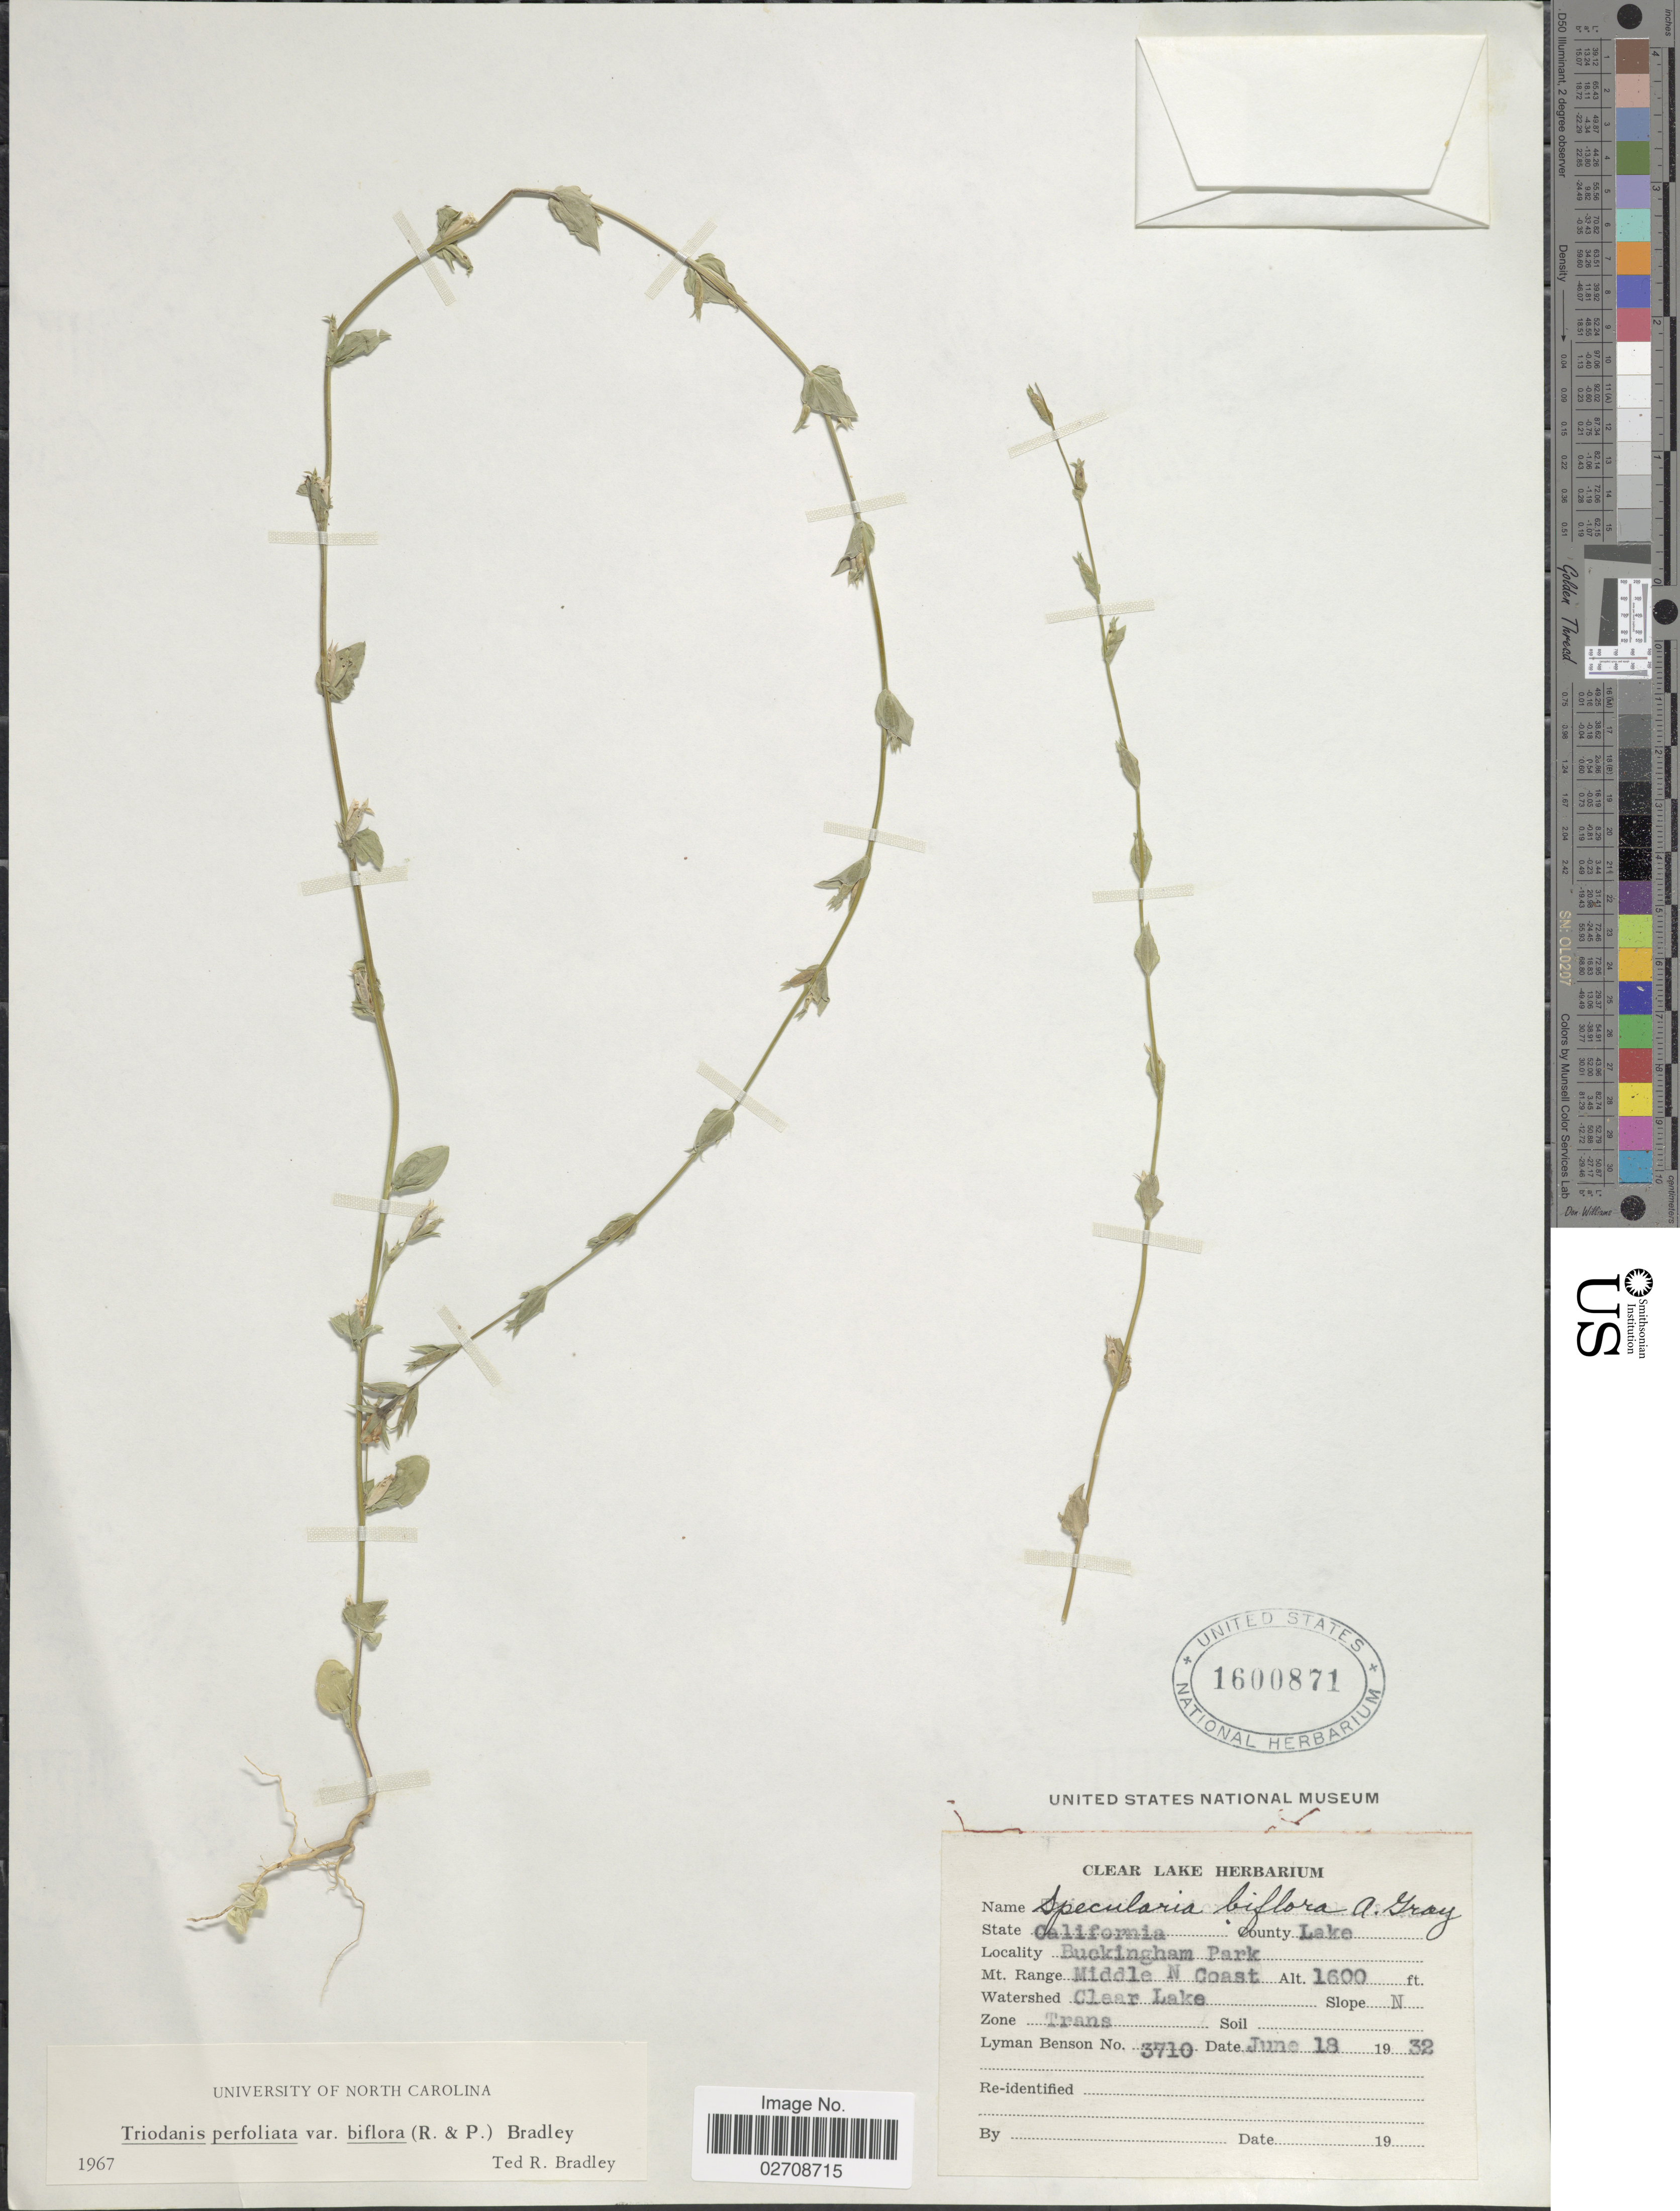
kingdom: Plantae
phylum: Tracheophyta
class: Magnoliopsida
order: Asterales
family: Campanulaceae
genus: Triodanis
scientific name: Triodanis biflora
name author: (Ruiz & Pav.) Greene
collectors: L. D. Benson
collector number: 3710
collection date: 1932-06-18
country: United States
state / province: California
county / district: Lake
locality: State California, County Lake, Buckingham Park, Mt. Range Middle N Coast, Clear Lake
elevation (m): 488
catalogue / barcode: US 1600871